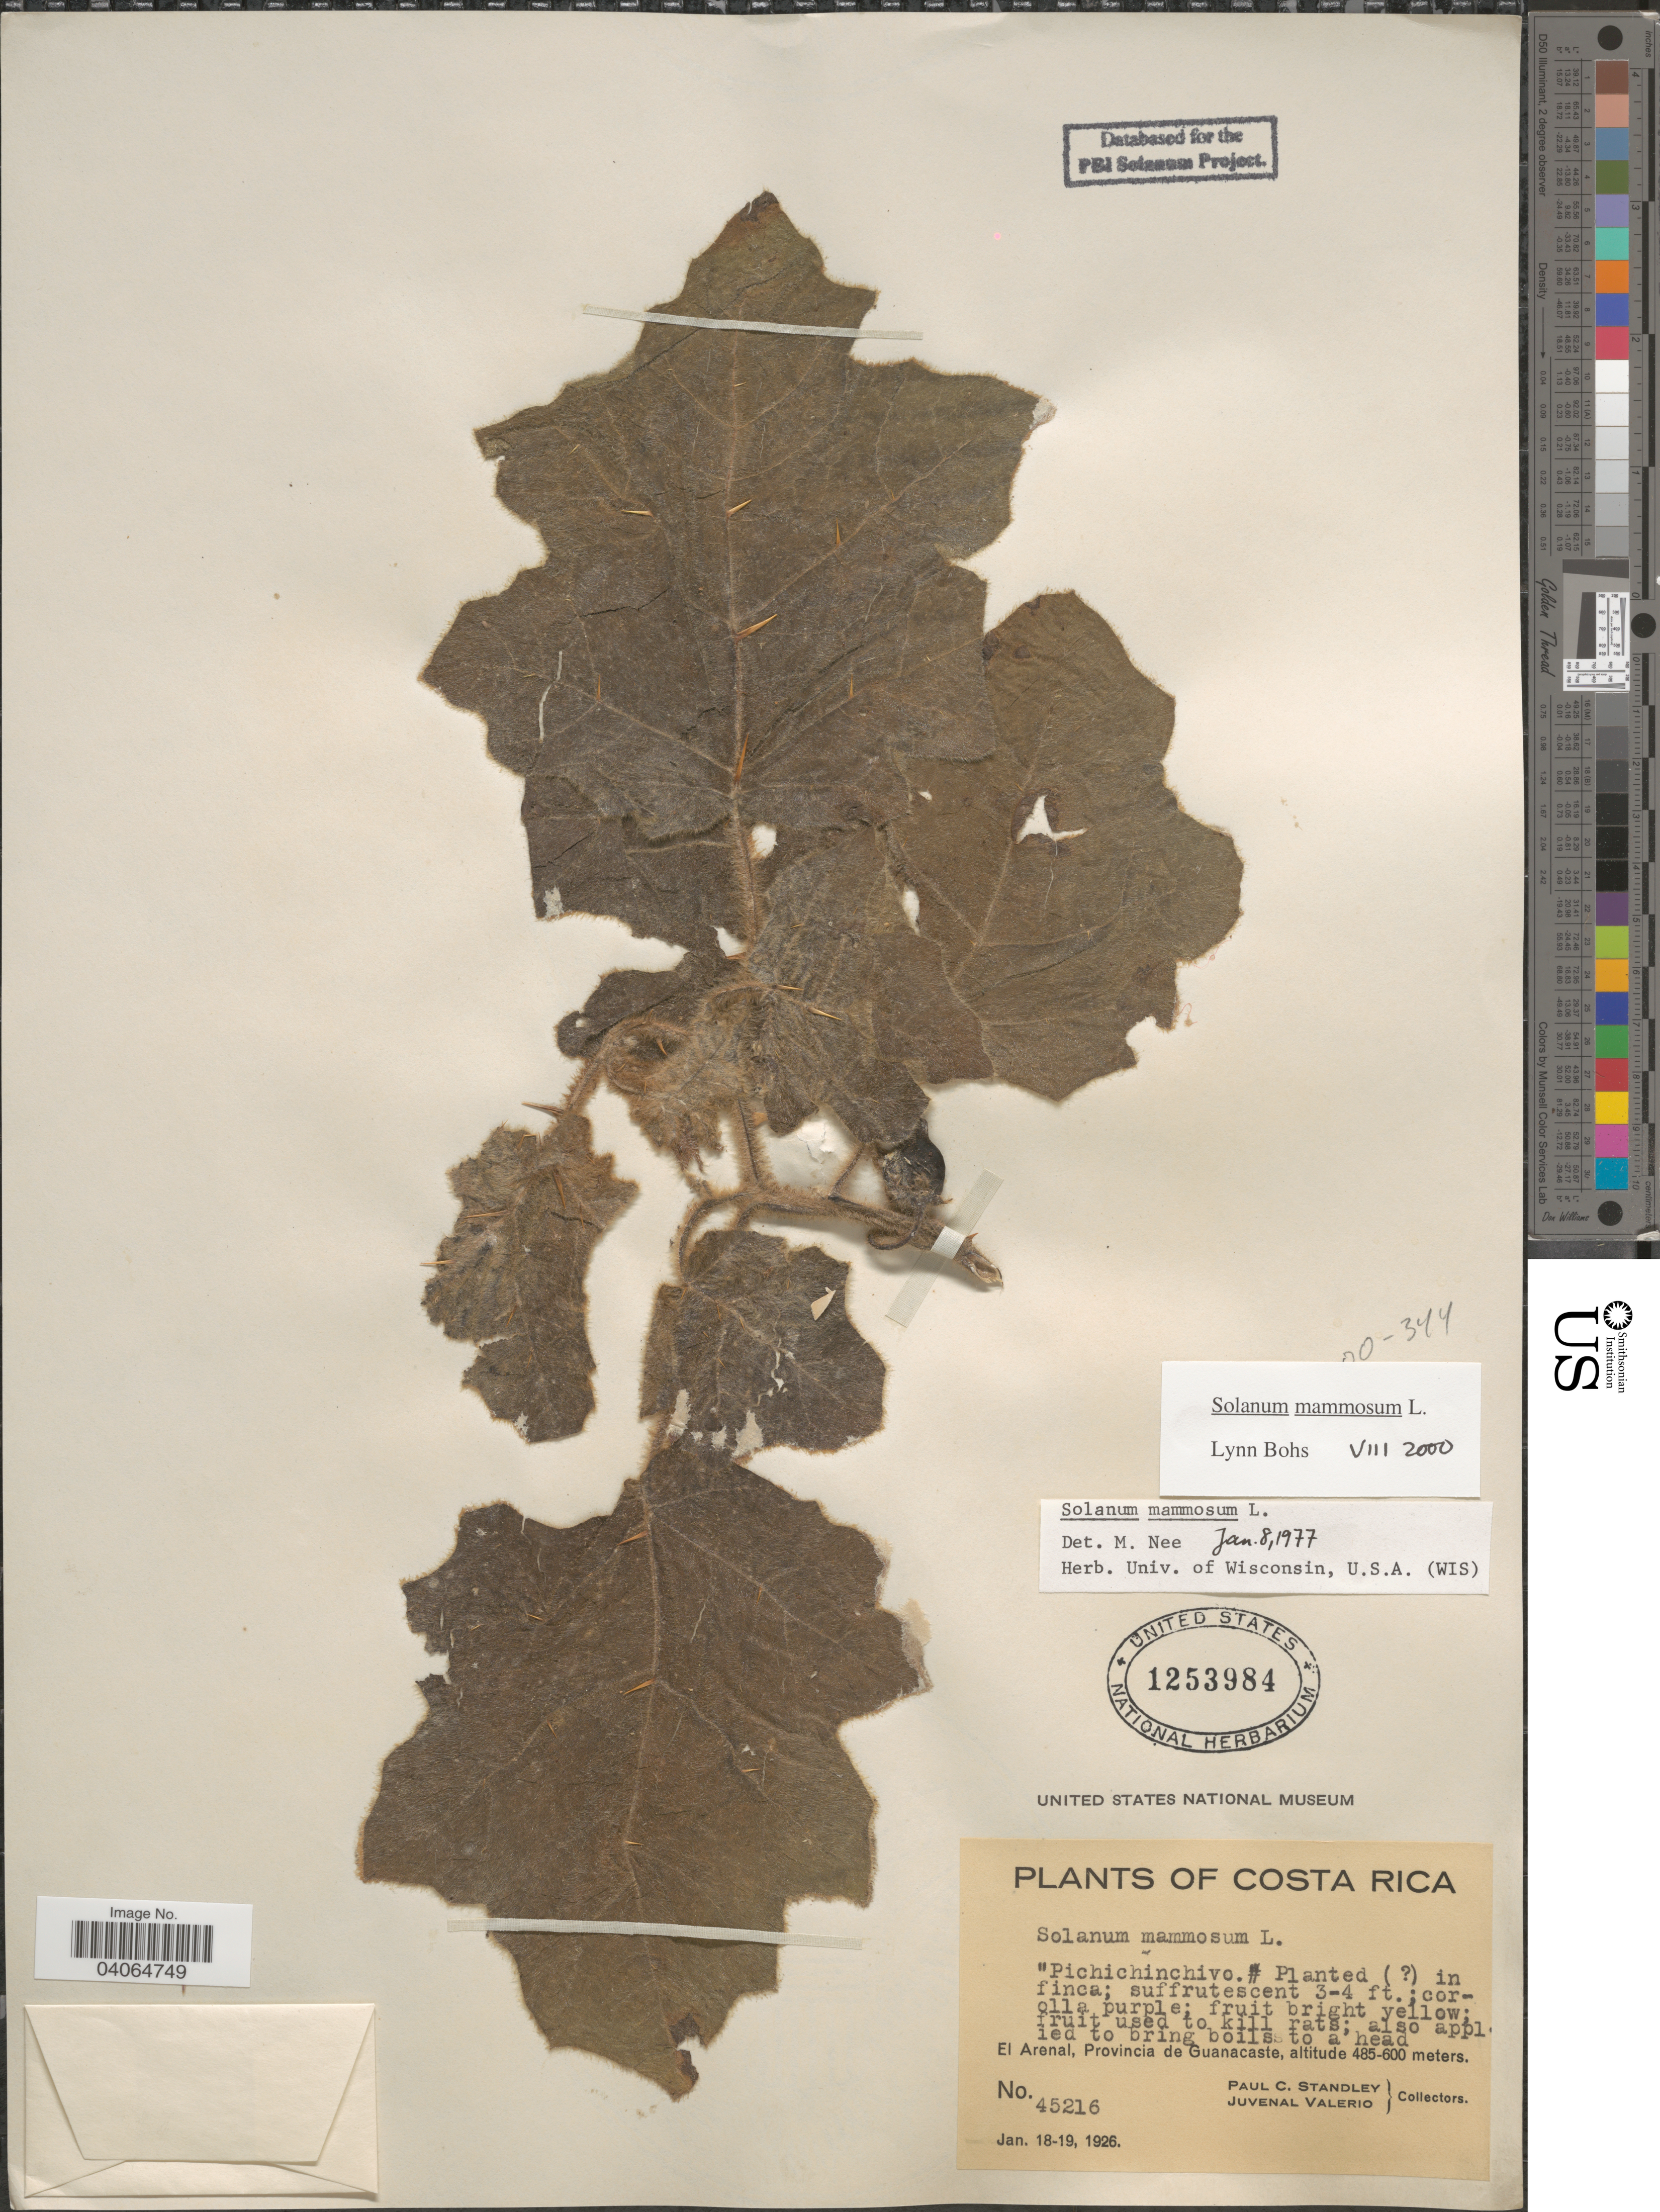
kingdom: Plantae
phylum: Tracheophyta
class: Magnoliopsida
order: Solanales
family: Solanaceae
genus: Solanum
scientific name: Solanum mammosum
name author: L.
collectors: P. C. Standley & J. Valerio R.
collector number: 45216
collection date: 1926-01-18/1926-01-19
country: Costa Rica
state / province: Guanacaste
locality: El Arenal.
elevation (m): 485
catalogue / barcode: US 1253984